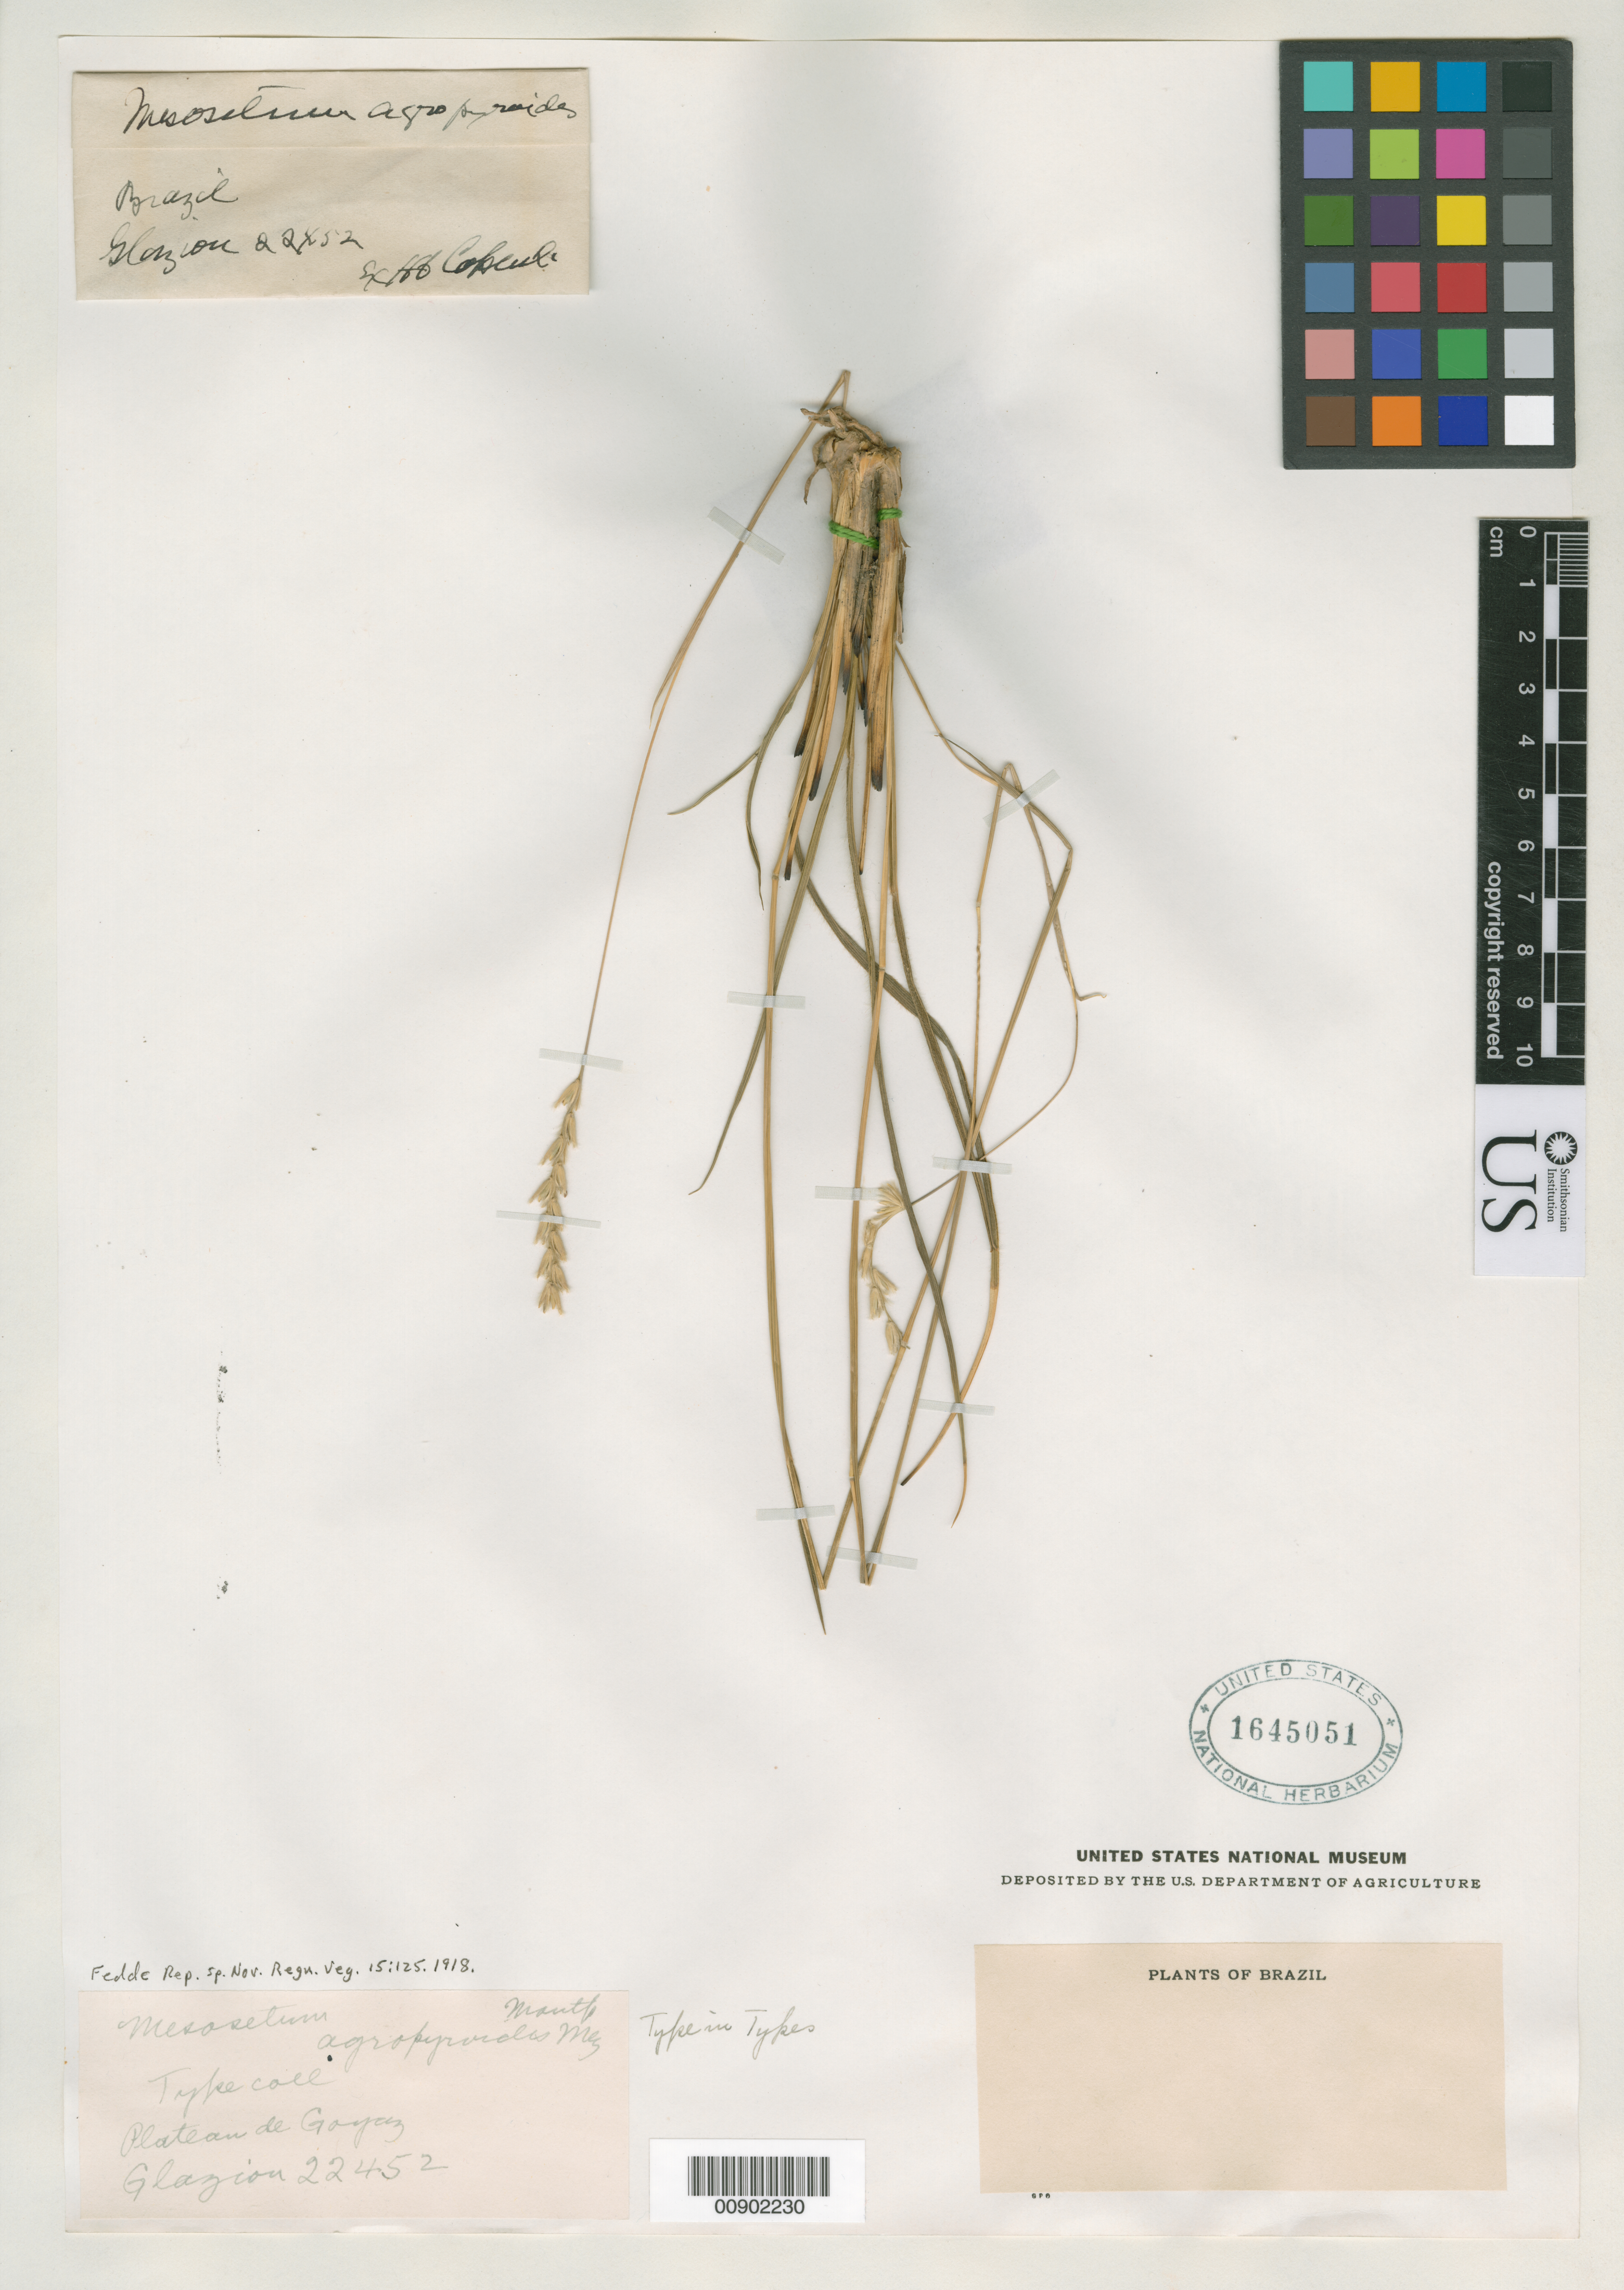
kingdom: Plantae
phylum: Tracheophyta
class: Liliopsida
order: Poales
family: Poaceae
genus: Mesosetum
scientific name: Mesosetum agropyroides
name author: Mez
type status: Isotype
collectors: A. F. M. Glaziou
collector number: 22452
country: Brazil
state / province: Goiás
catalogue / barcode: US 1645051